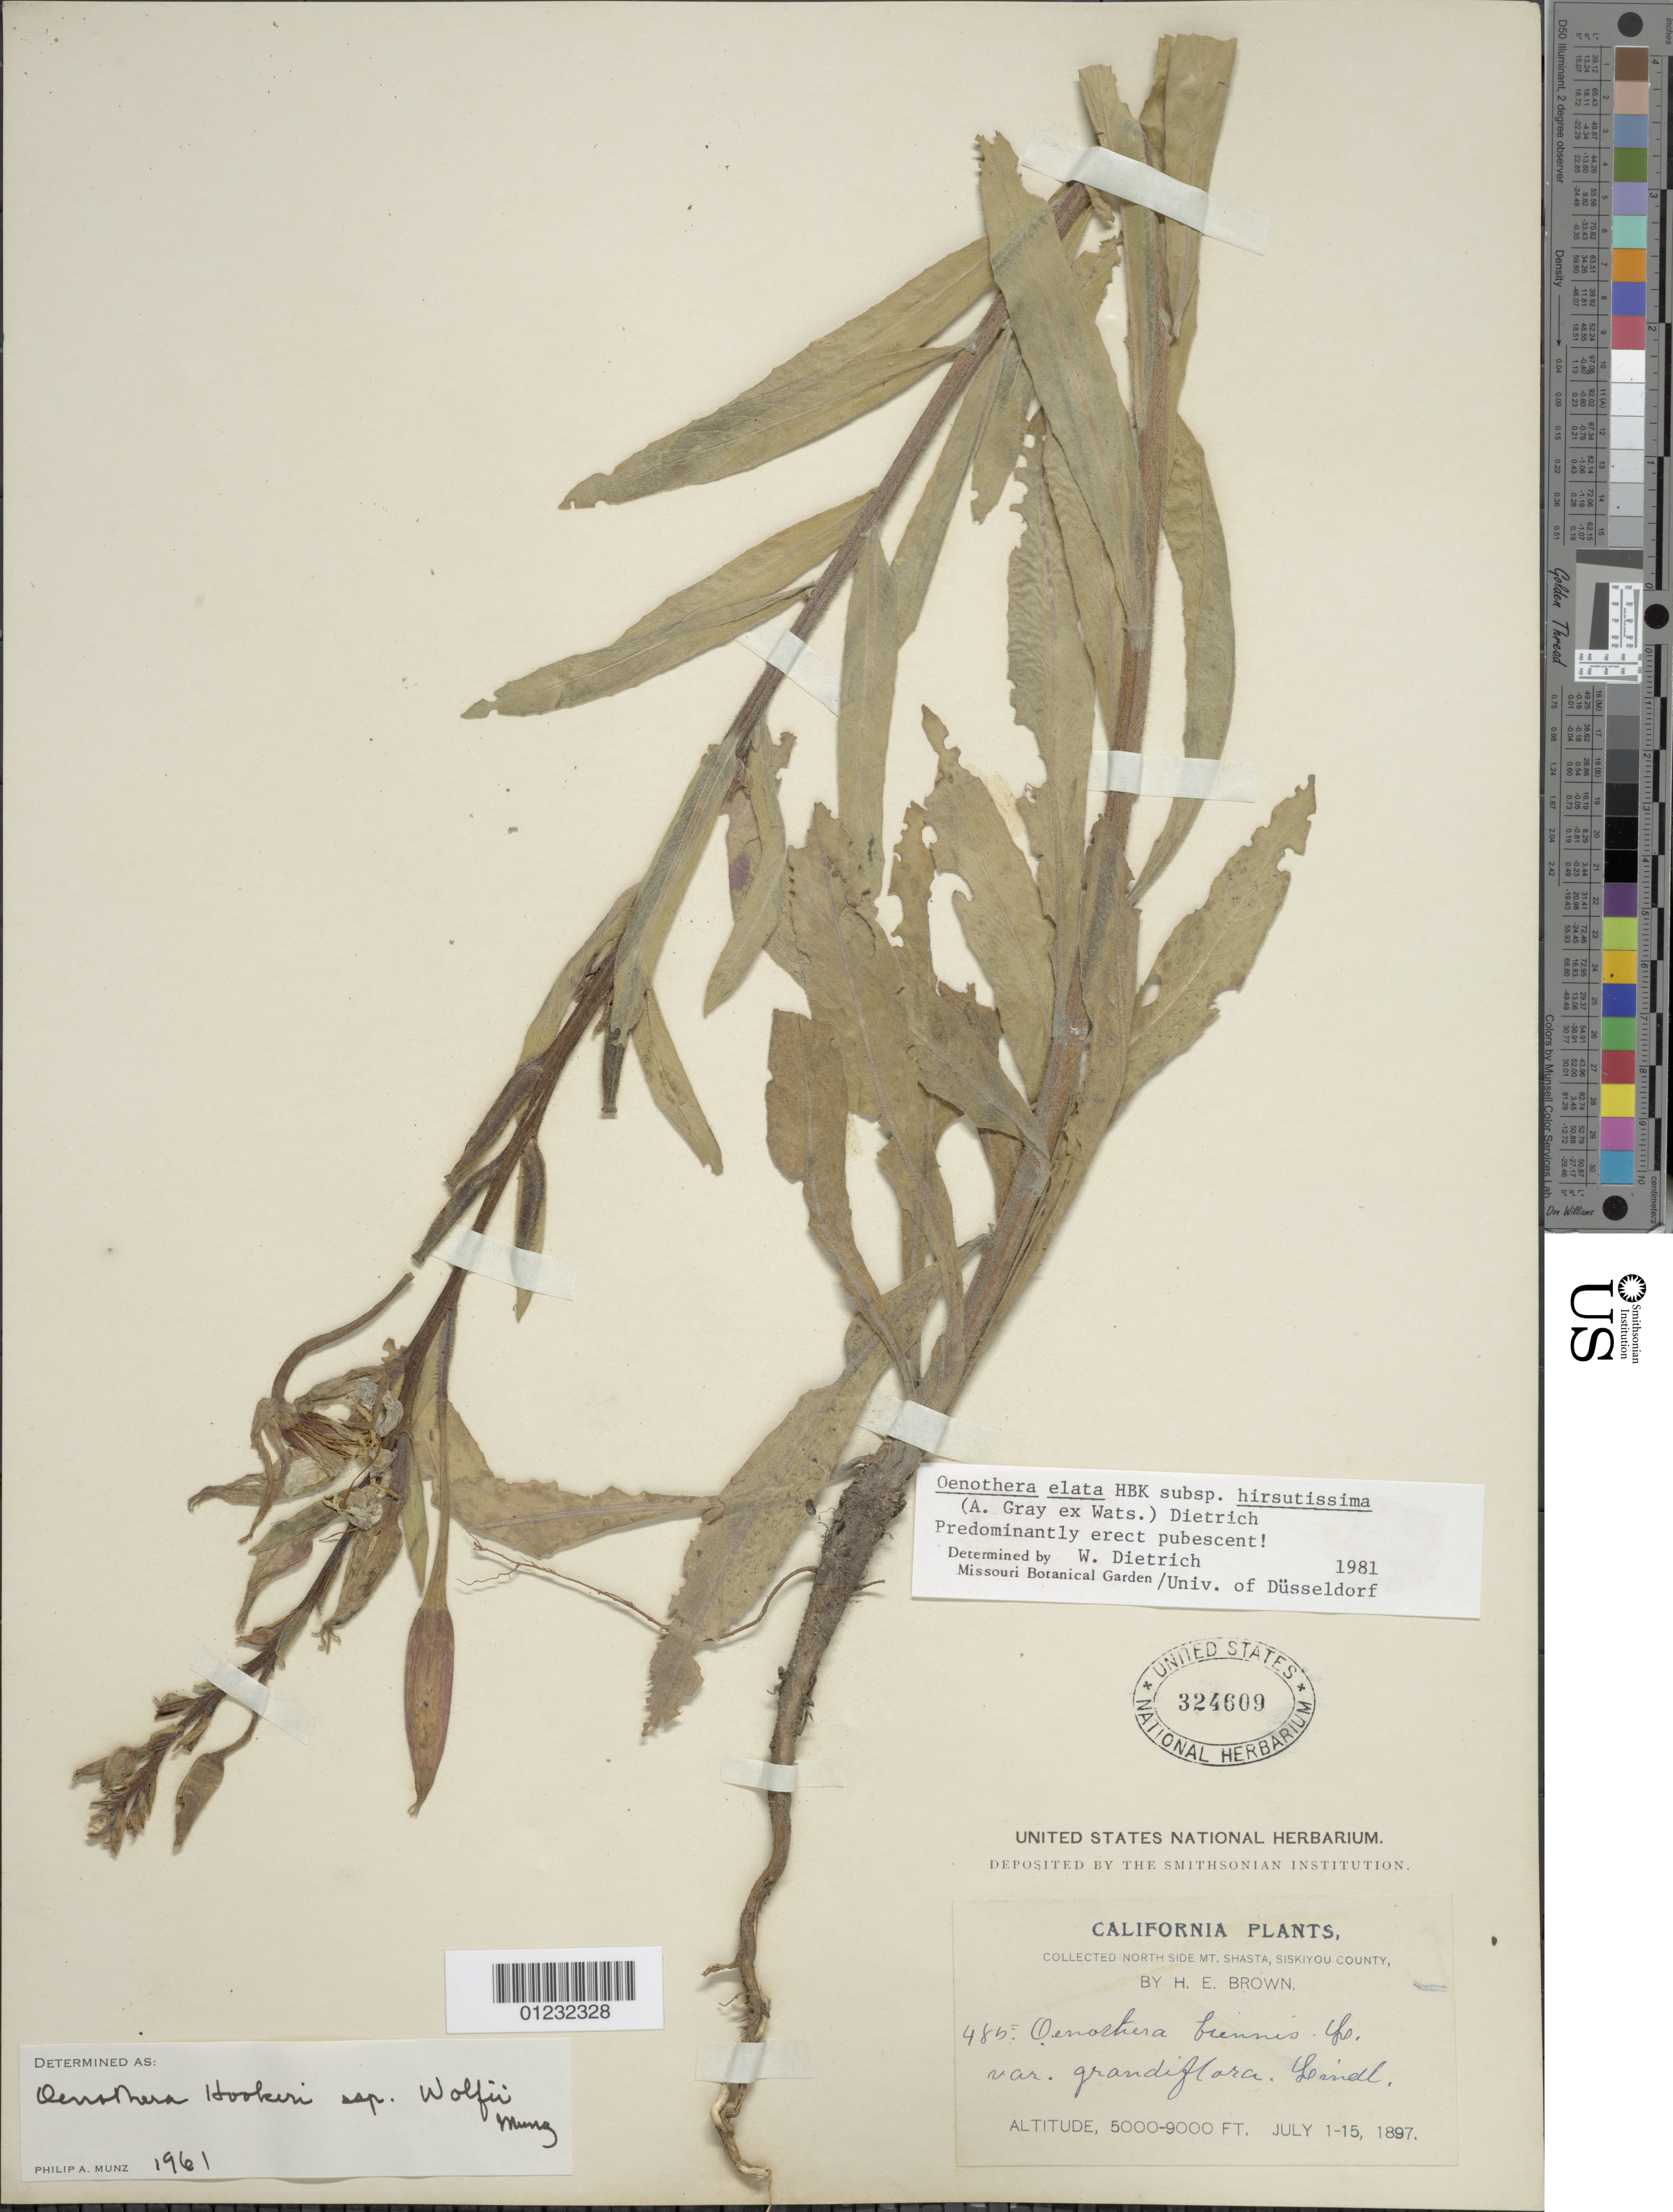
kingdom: Plantae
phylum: Tracheophyta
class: Magnoliopsida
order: Myrtales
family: Onagraceae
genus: Oenothera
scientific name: Oenothera elata subsp. hirsutissima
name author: (A. Gray ex S. Watson) W. Dietr.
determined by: Dietrich, W.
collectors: H. E. Brown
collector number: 485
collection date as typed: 11 Jun 1897 to 15 Jun 1897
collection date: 1897-06-11/1897-06-15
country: United States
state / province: California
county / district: Siskiyou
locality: N side Mt. Shasta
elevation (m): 1524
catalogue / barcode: US 324609